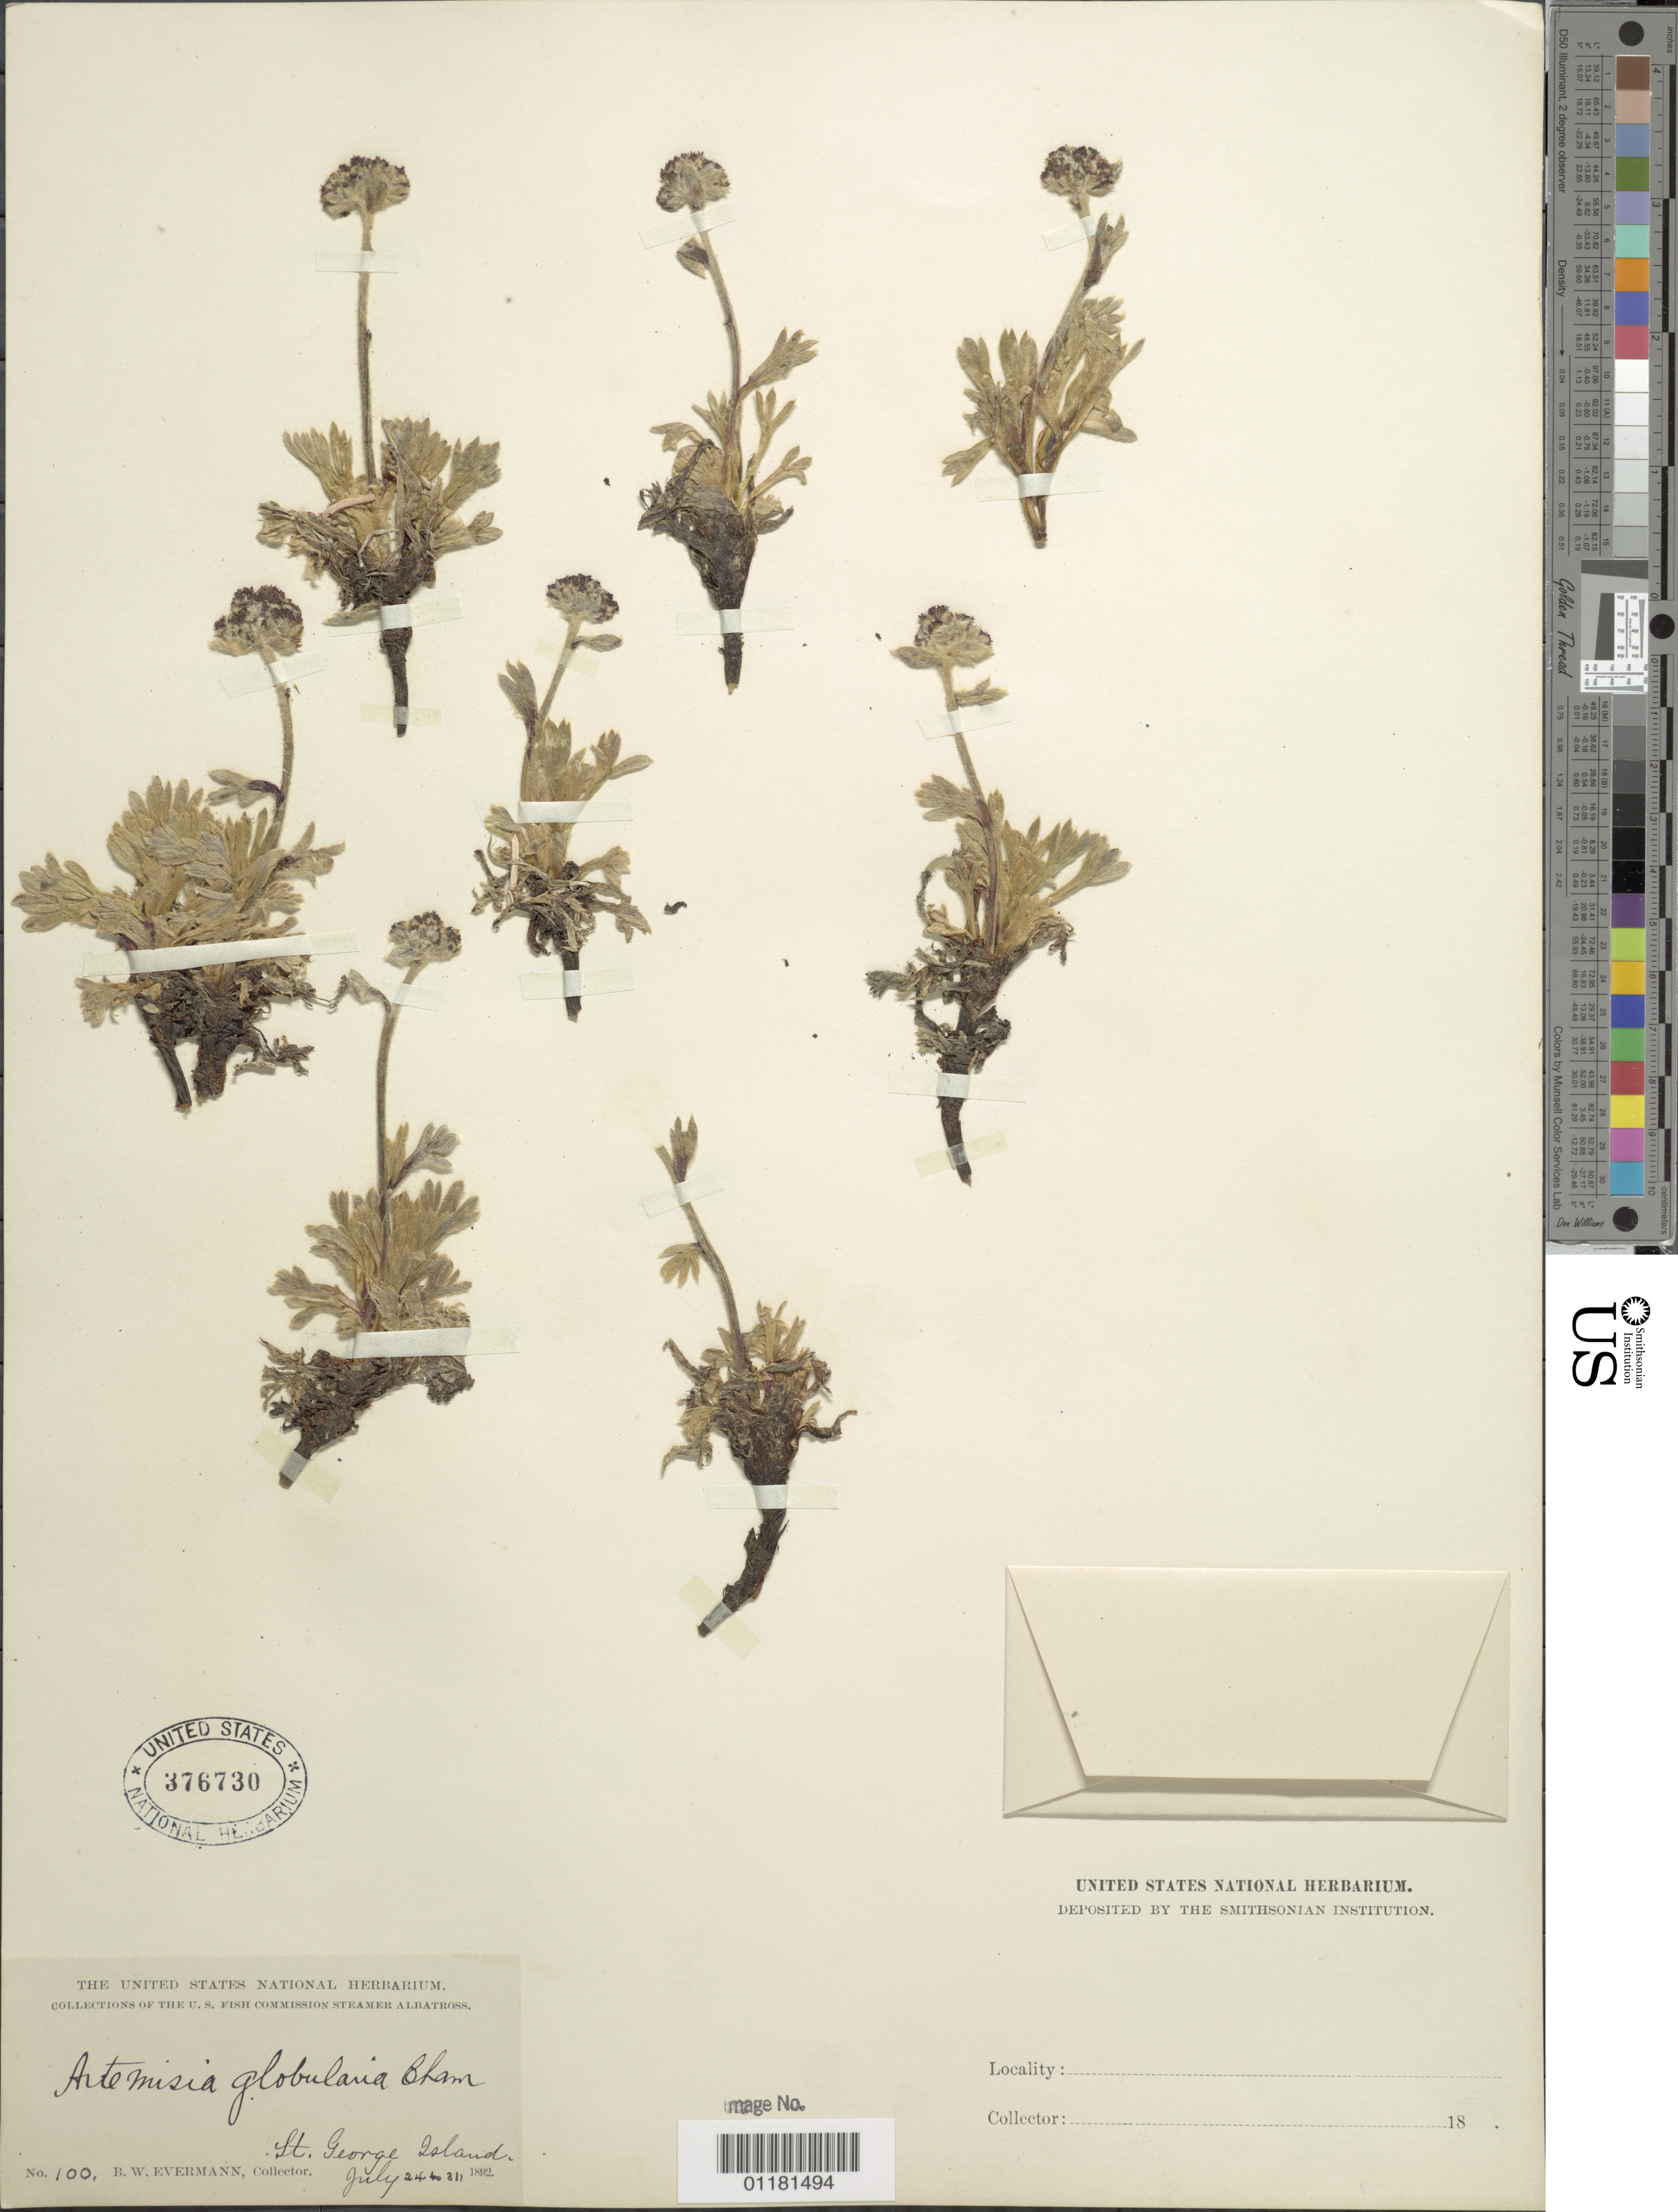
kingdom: Plantae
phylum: Tracheophyta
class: Magnoliopsida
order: Asterales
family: Asteraceae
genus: Artemisia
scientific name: Artemisia globularia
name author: Cham. ex Besser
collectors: B. W. Evermann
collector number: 100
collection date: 1892-07-24/1892-07-31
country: United States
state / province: Alaska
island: St. George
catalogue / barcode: US 376730